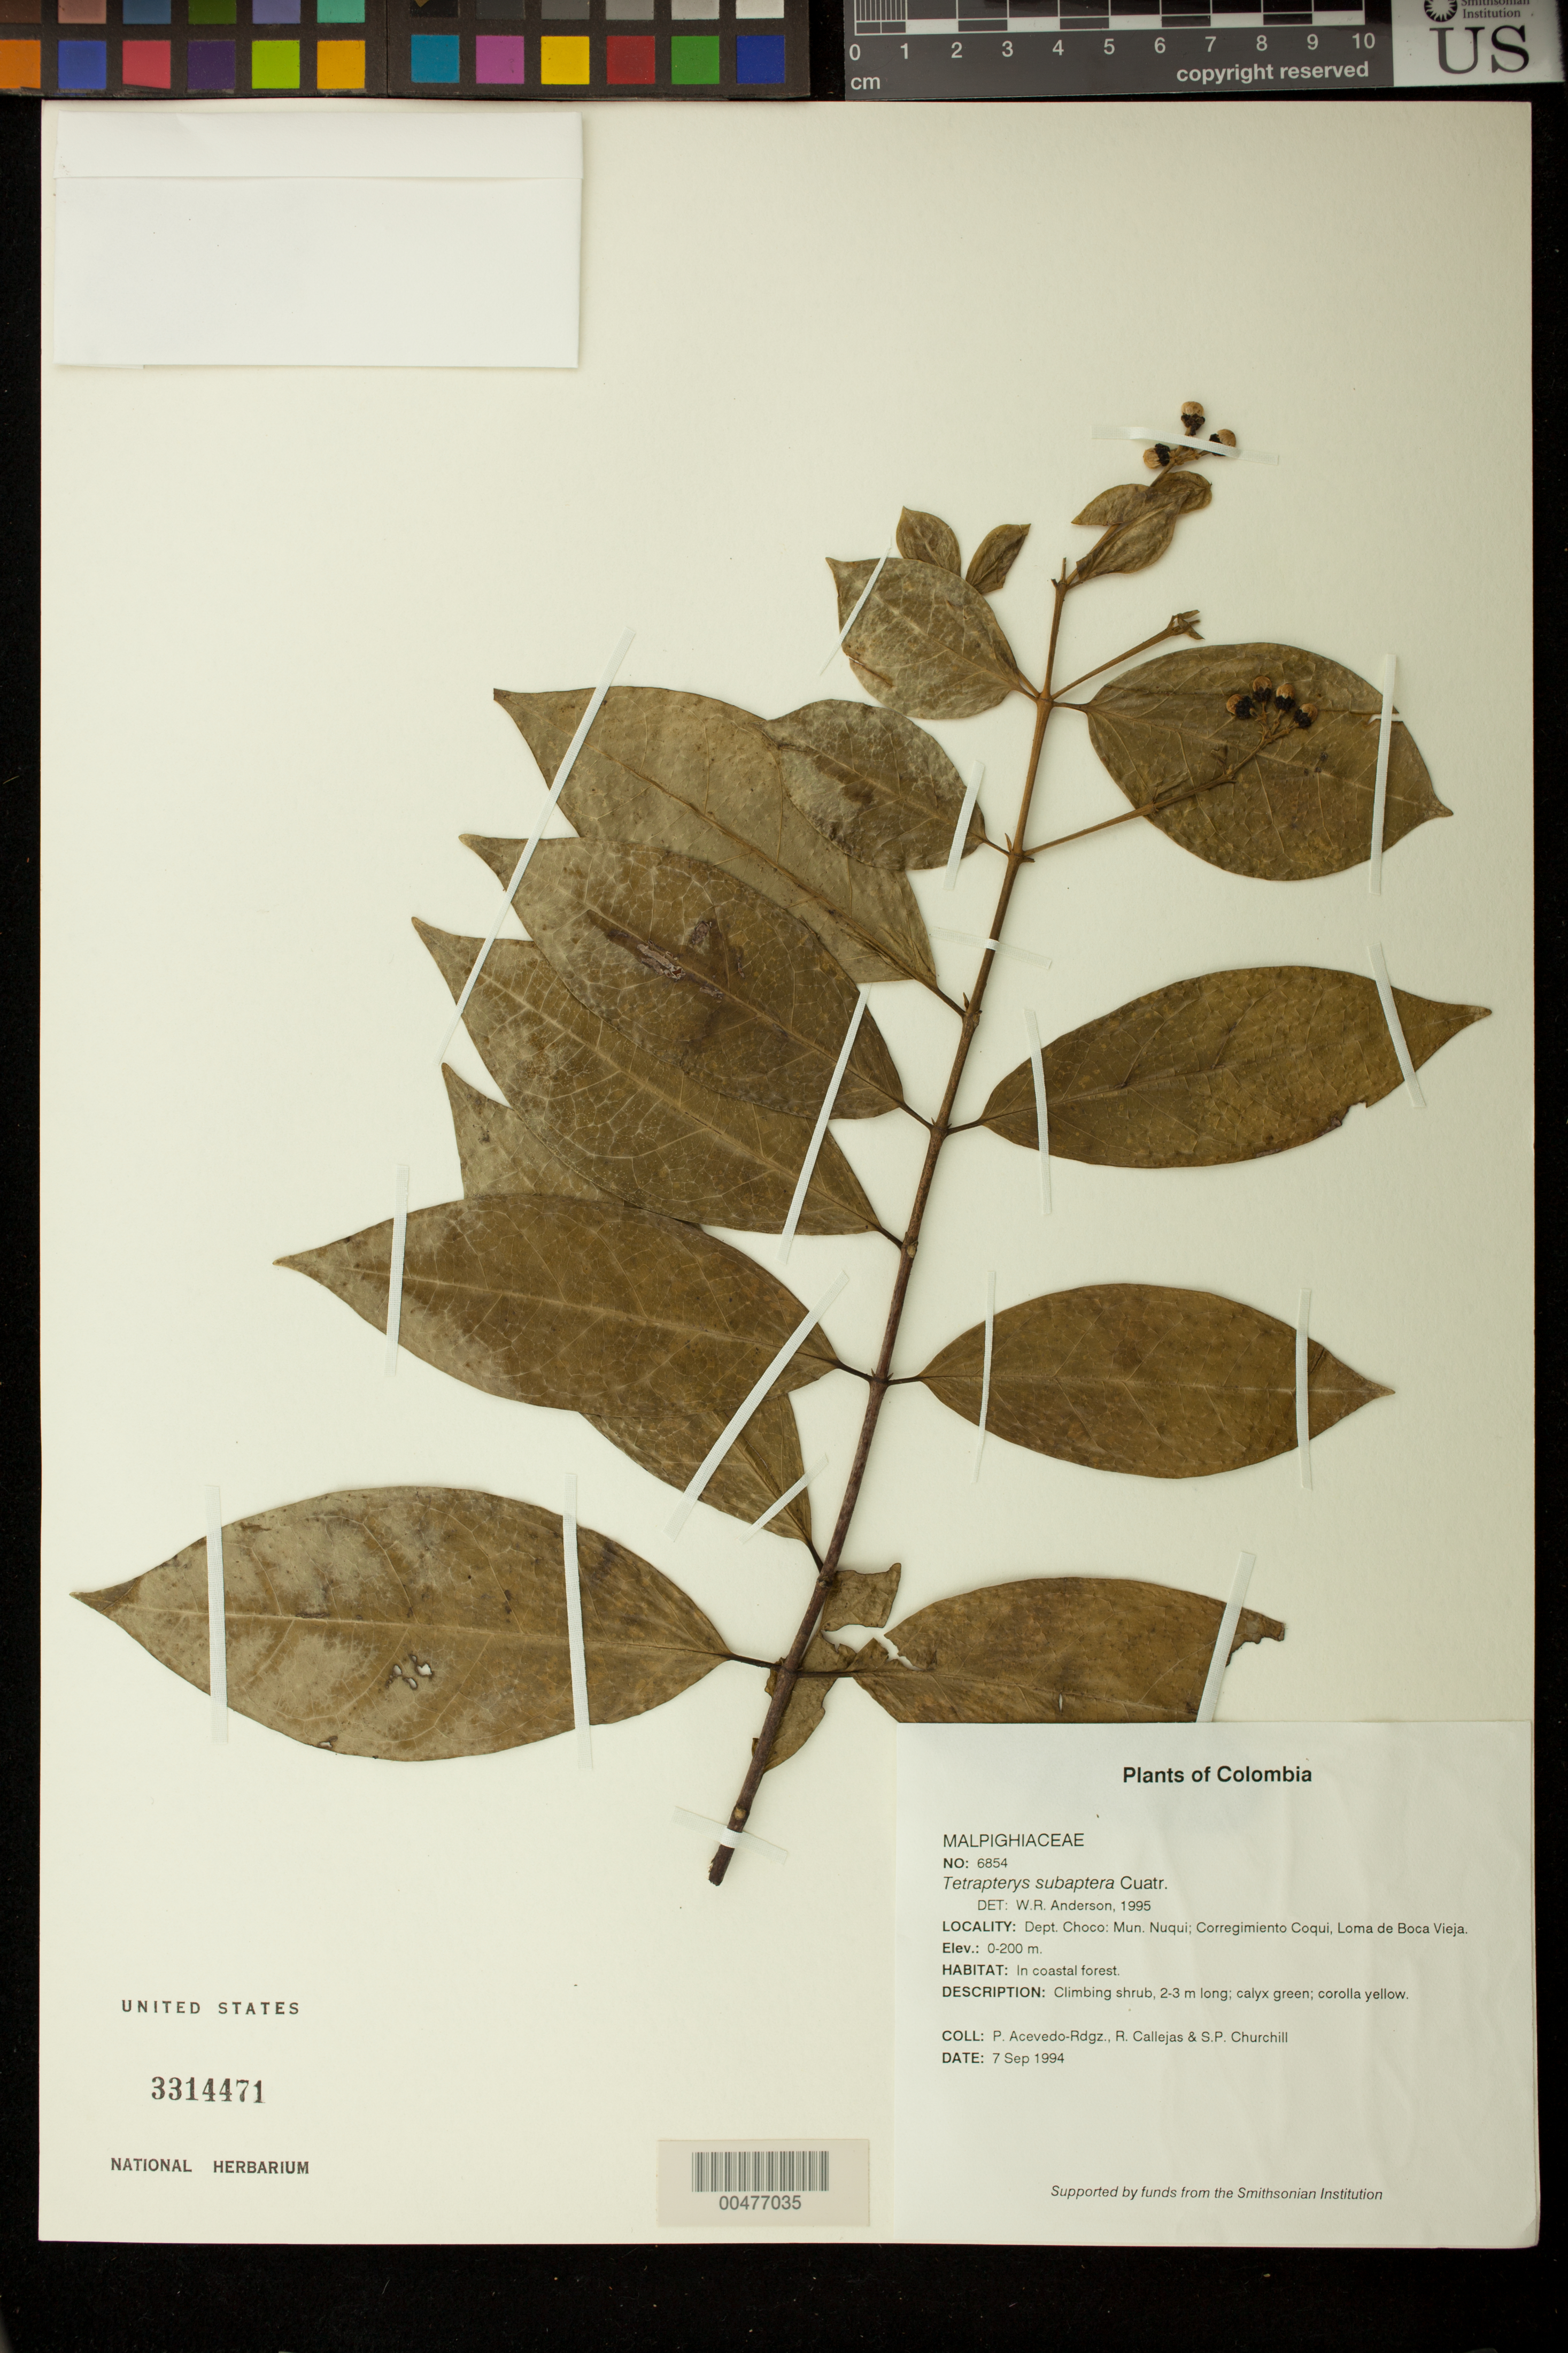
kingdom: Plantae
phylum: Tracheophyta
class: Magnoliopsida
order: Malpighiales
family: Malpighiaceae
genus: Tetrapterys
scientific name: Tetrapterys subaptera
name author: Cuatrec.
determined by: Anderson, W. R., (MICH), University of Michigan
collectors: P. Acevedo-Rodr., R. Callejas & S. Churchill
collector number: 6854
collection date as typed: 07 Sep 1994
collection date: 1994-09-07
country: Colombia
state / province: Chocó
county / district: Nuqui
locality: Depart. Choco; Mun. Nuqui; Corregimiento Coqui; Loma de Boca Vieja.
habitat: In coastal forest.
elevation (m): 0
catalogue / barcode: US 3314471